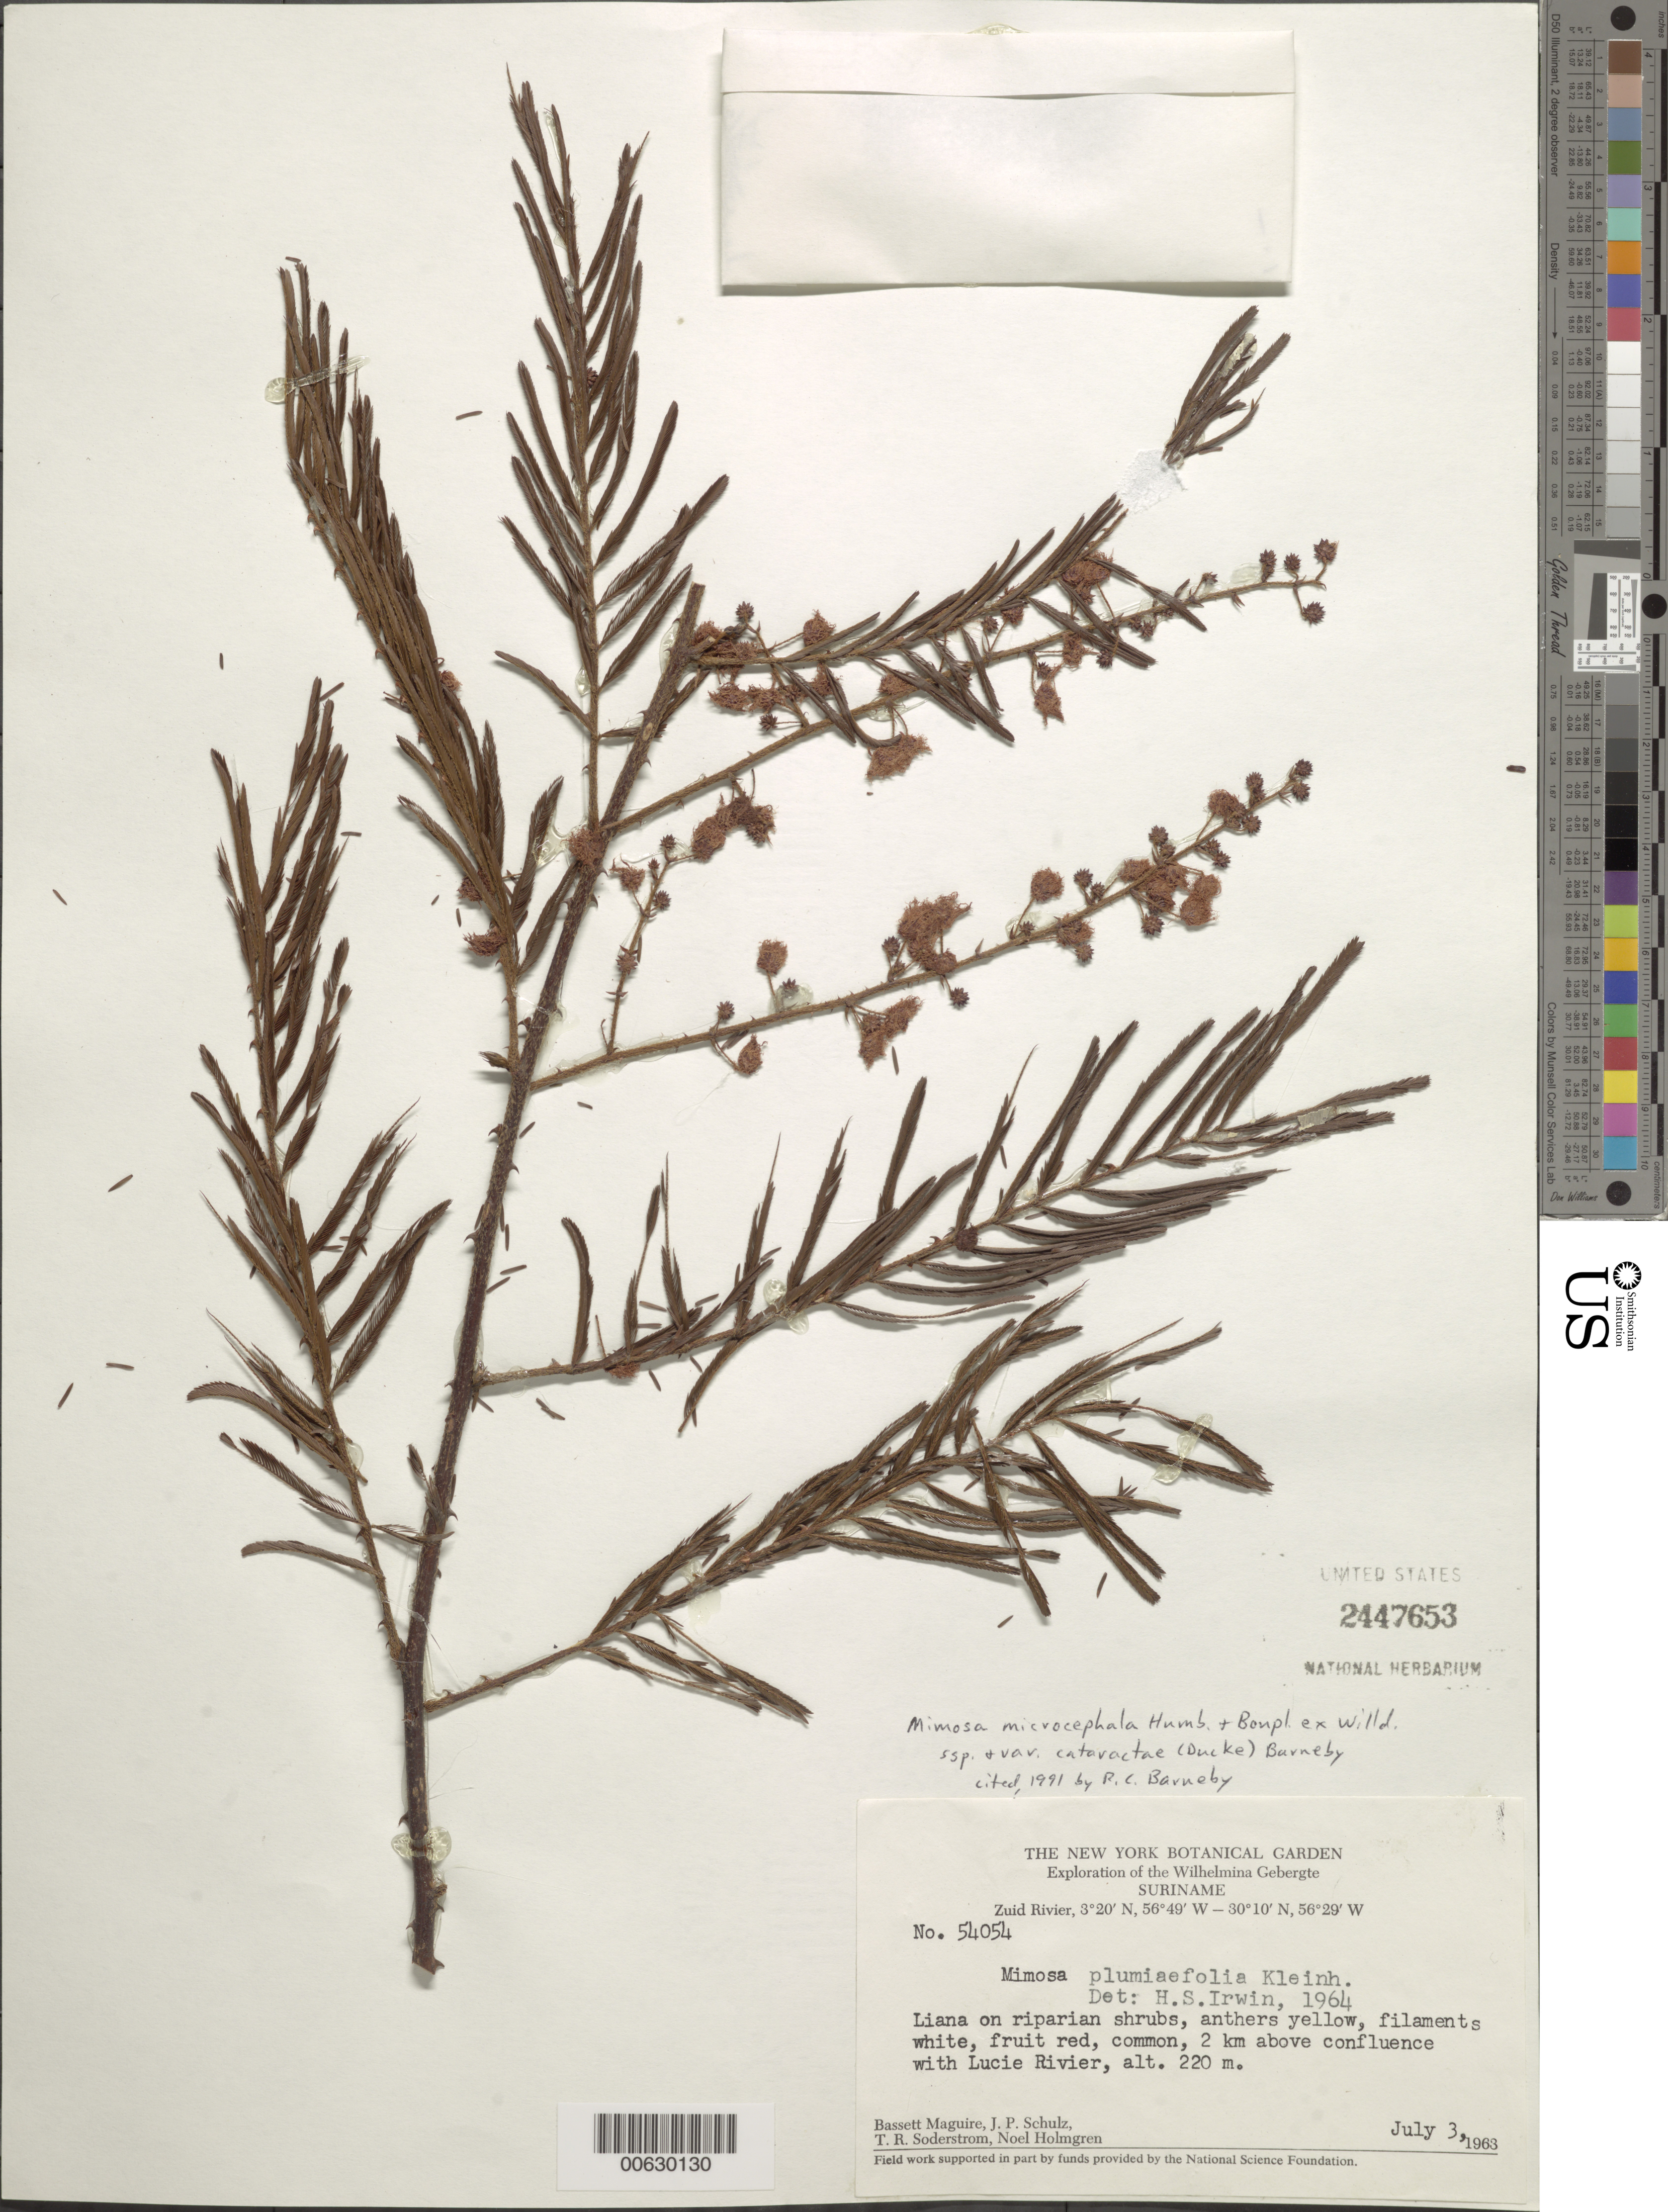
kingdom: Plantae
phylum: Tracheophyta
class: Magnoliopsida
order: Fabales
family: Fabaceae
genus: Mimosa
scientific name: Mimosa microcephala var. cataractae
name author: (Ducke) Barneby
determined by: Barneby, Rupert C., (NY)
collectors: B. Maguire, J. P. Schulz, T. R. Soderstrom & N. H. Holmgren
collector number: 54054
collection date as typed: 3-Jul-63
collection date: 1963-07-03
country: Suriname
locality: Zuid River, 2 km above confluence with Lucie R., Wilhelmina Gebergte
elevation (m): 220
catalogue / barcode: US 2447653